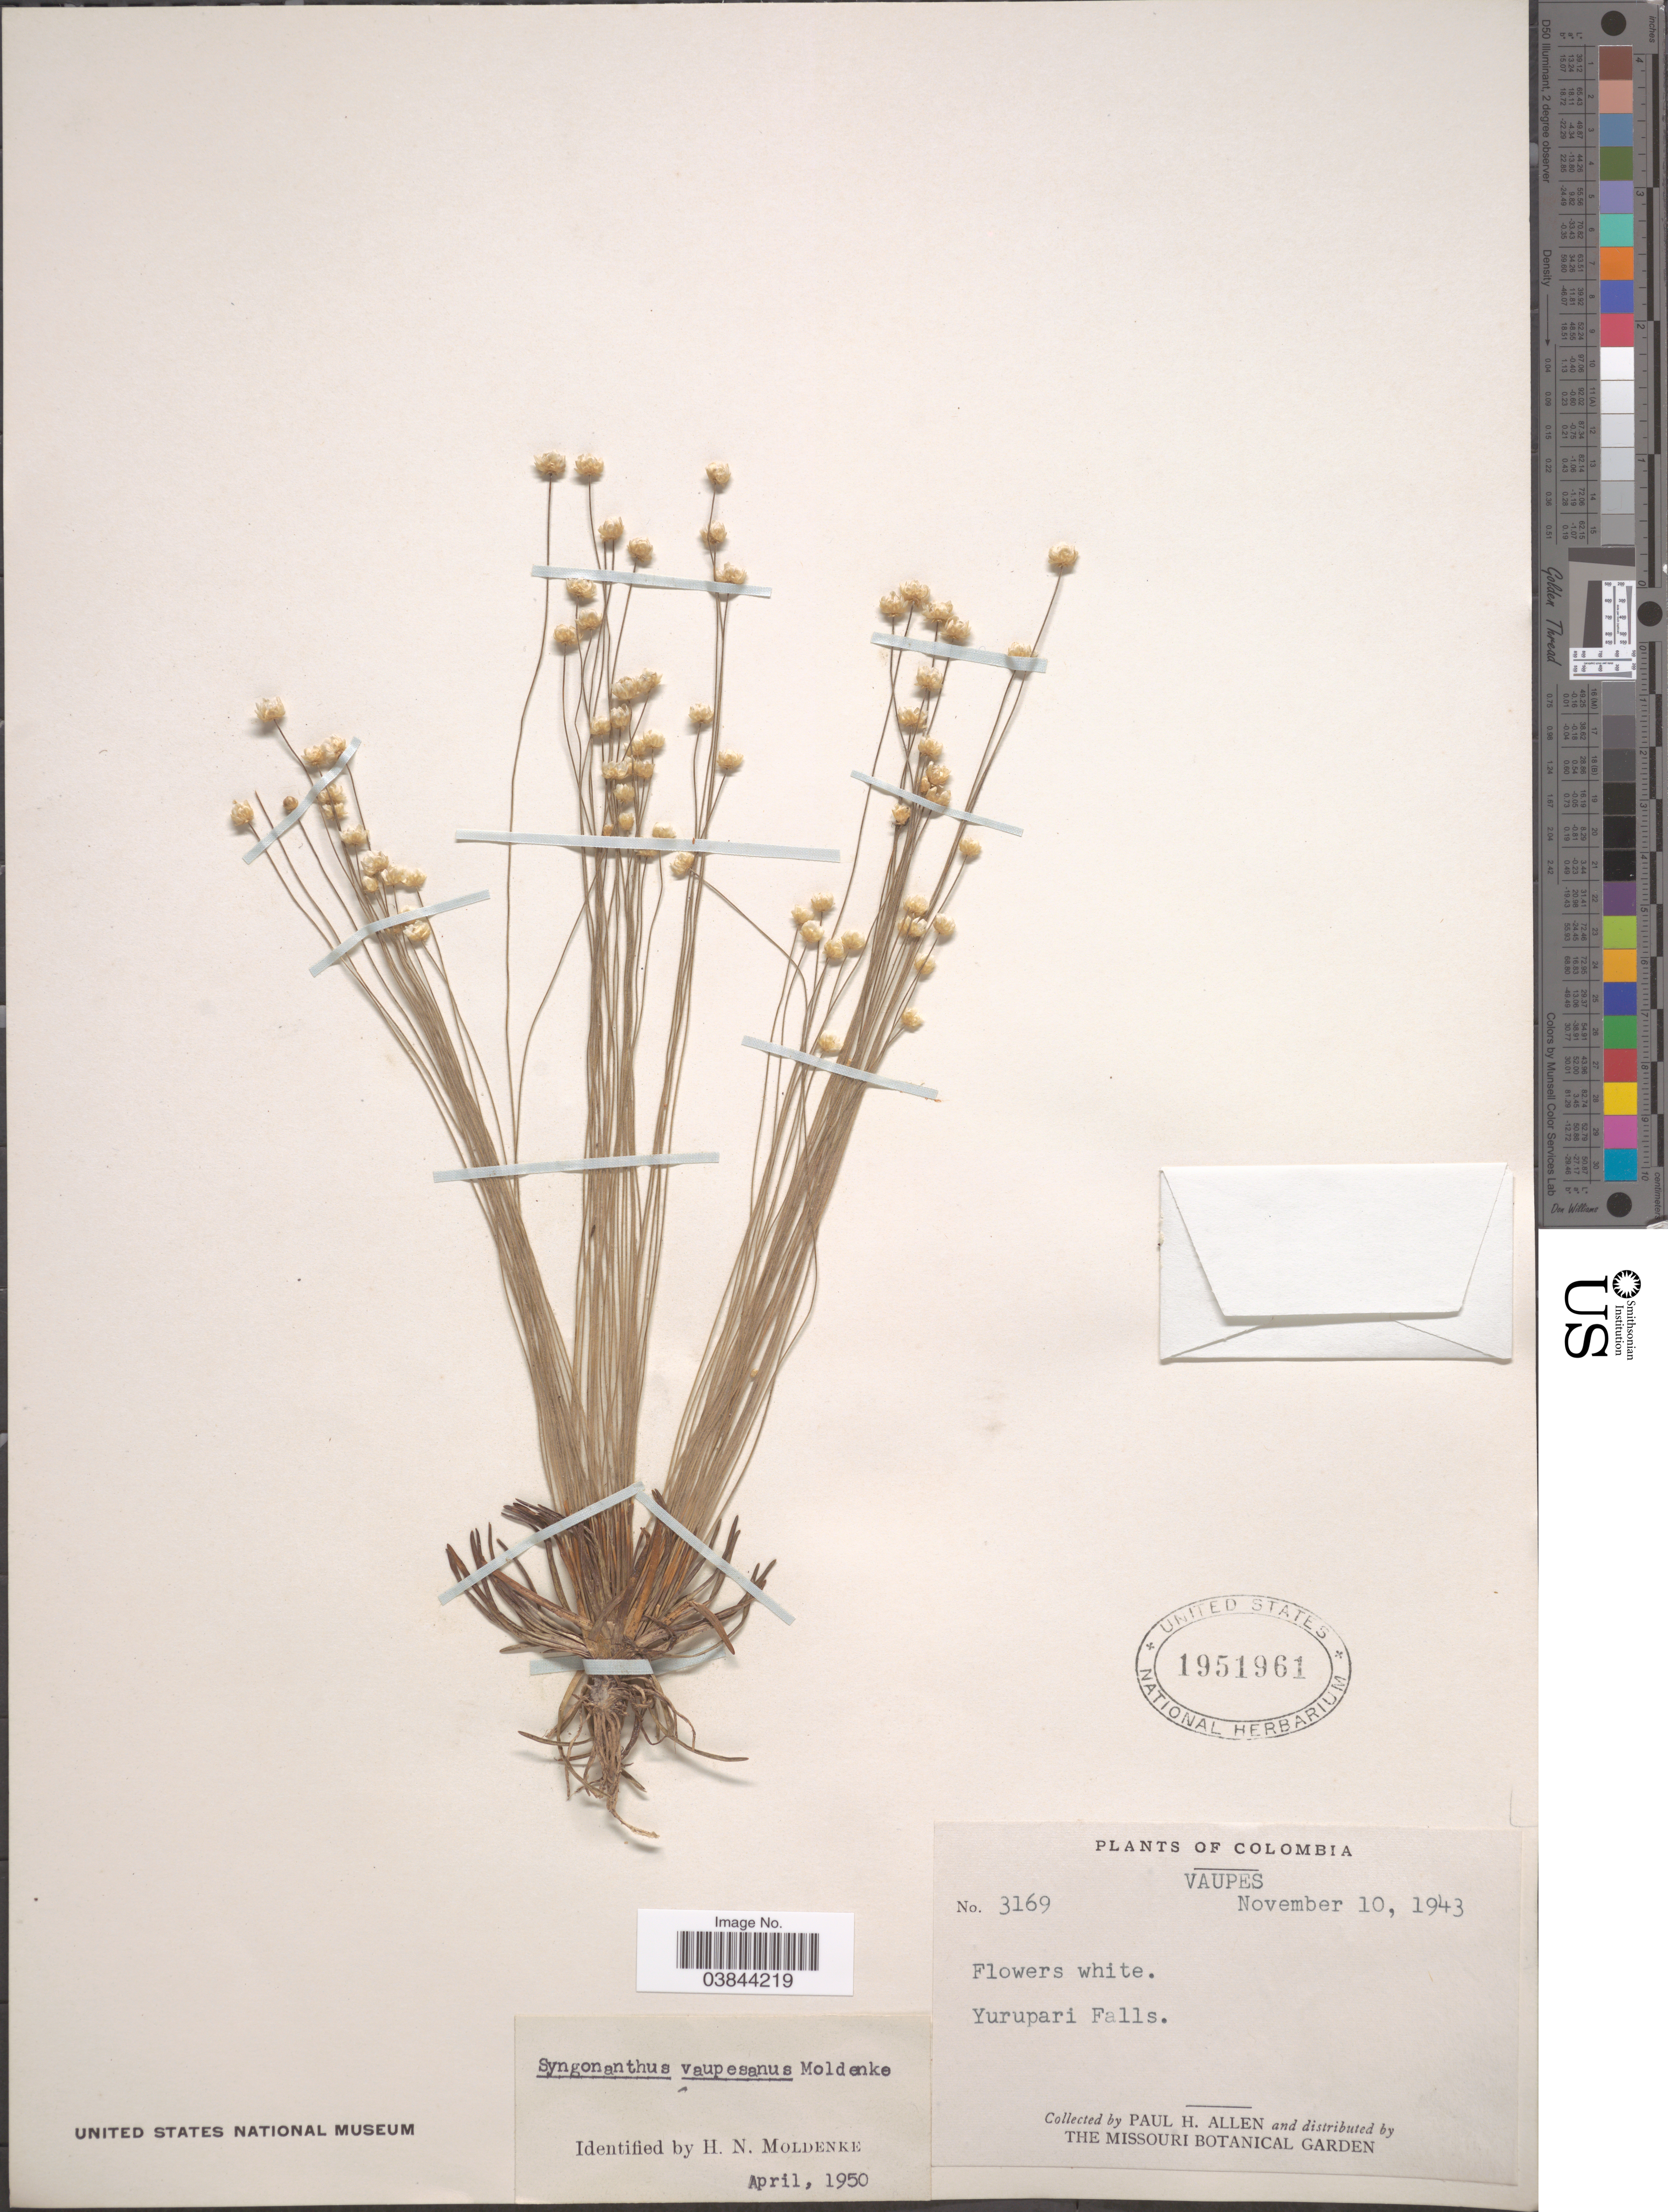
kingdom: Plantae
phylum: Tracheophyta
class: Liliopsida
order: Poales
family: Eriocaulaceae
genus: Syngonanthus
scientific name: Syngonanthus tenuis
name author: (Kunth) Ruhland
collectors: P. H. Allen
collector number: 3169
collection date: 1943-11-10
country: Colombia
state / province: Vaupés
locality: Yurupari Falls.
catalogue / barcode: US 1951961